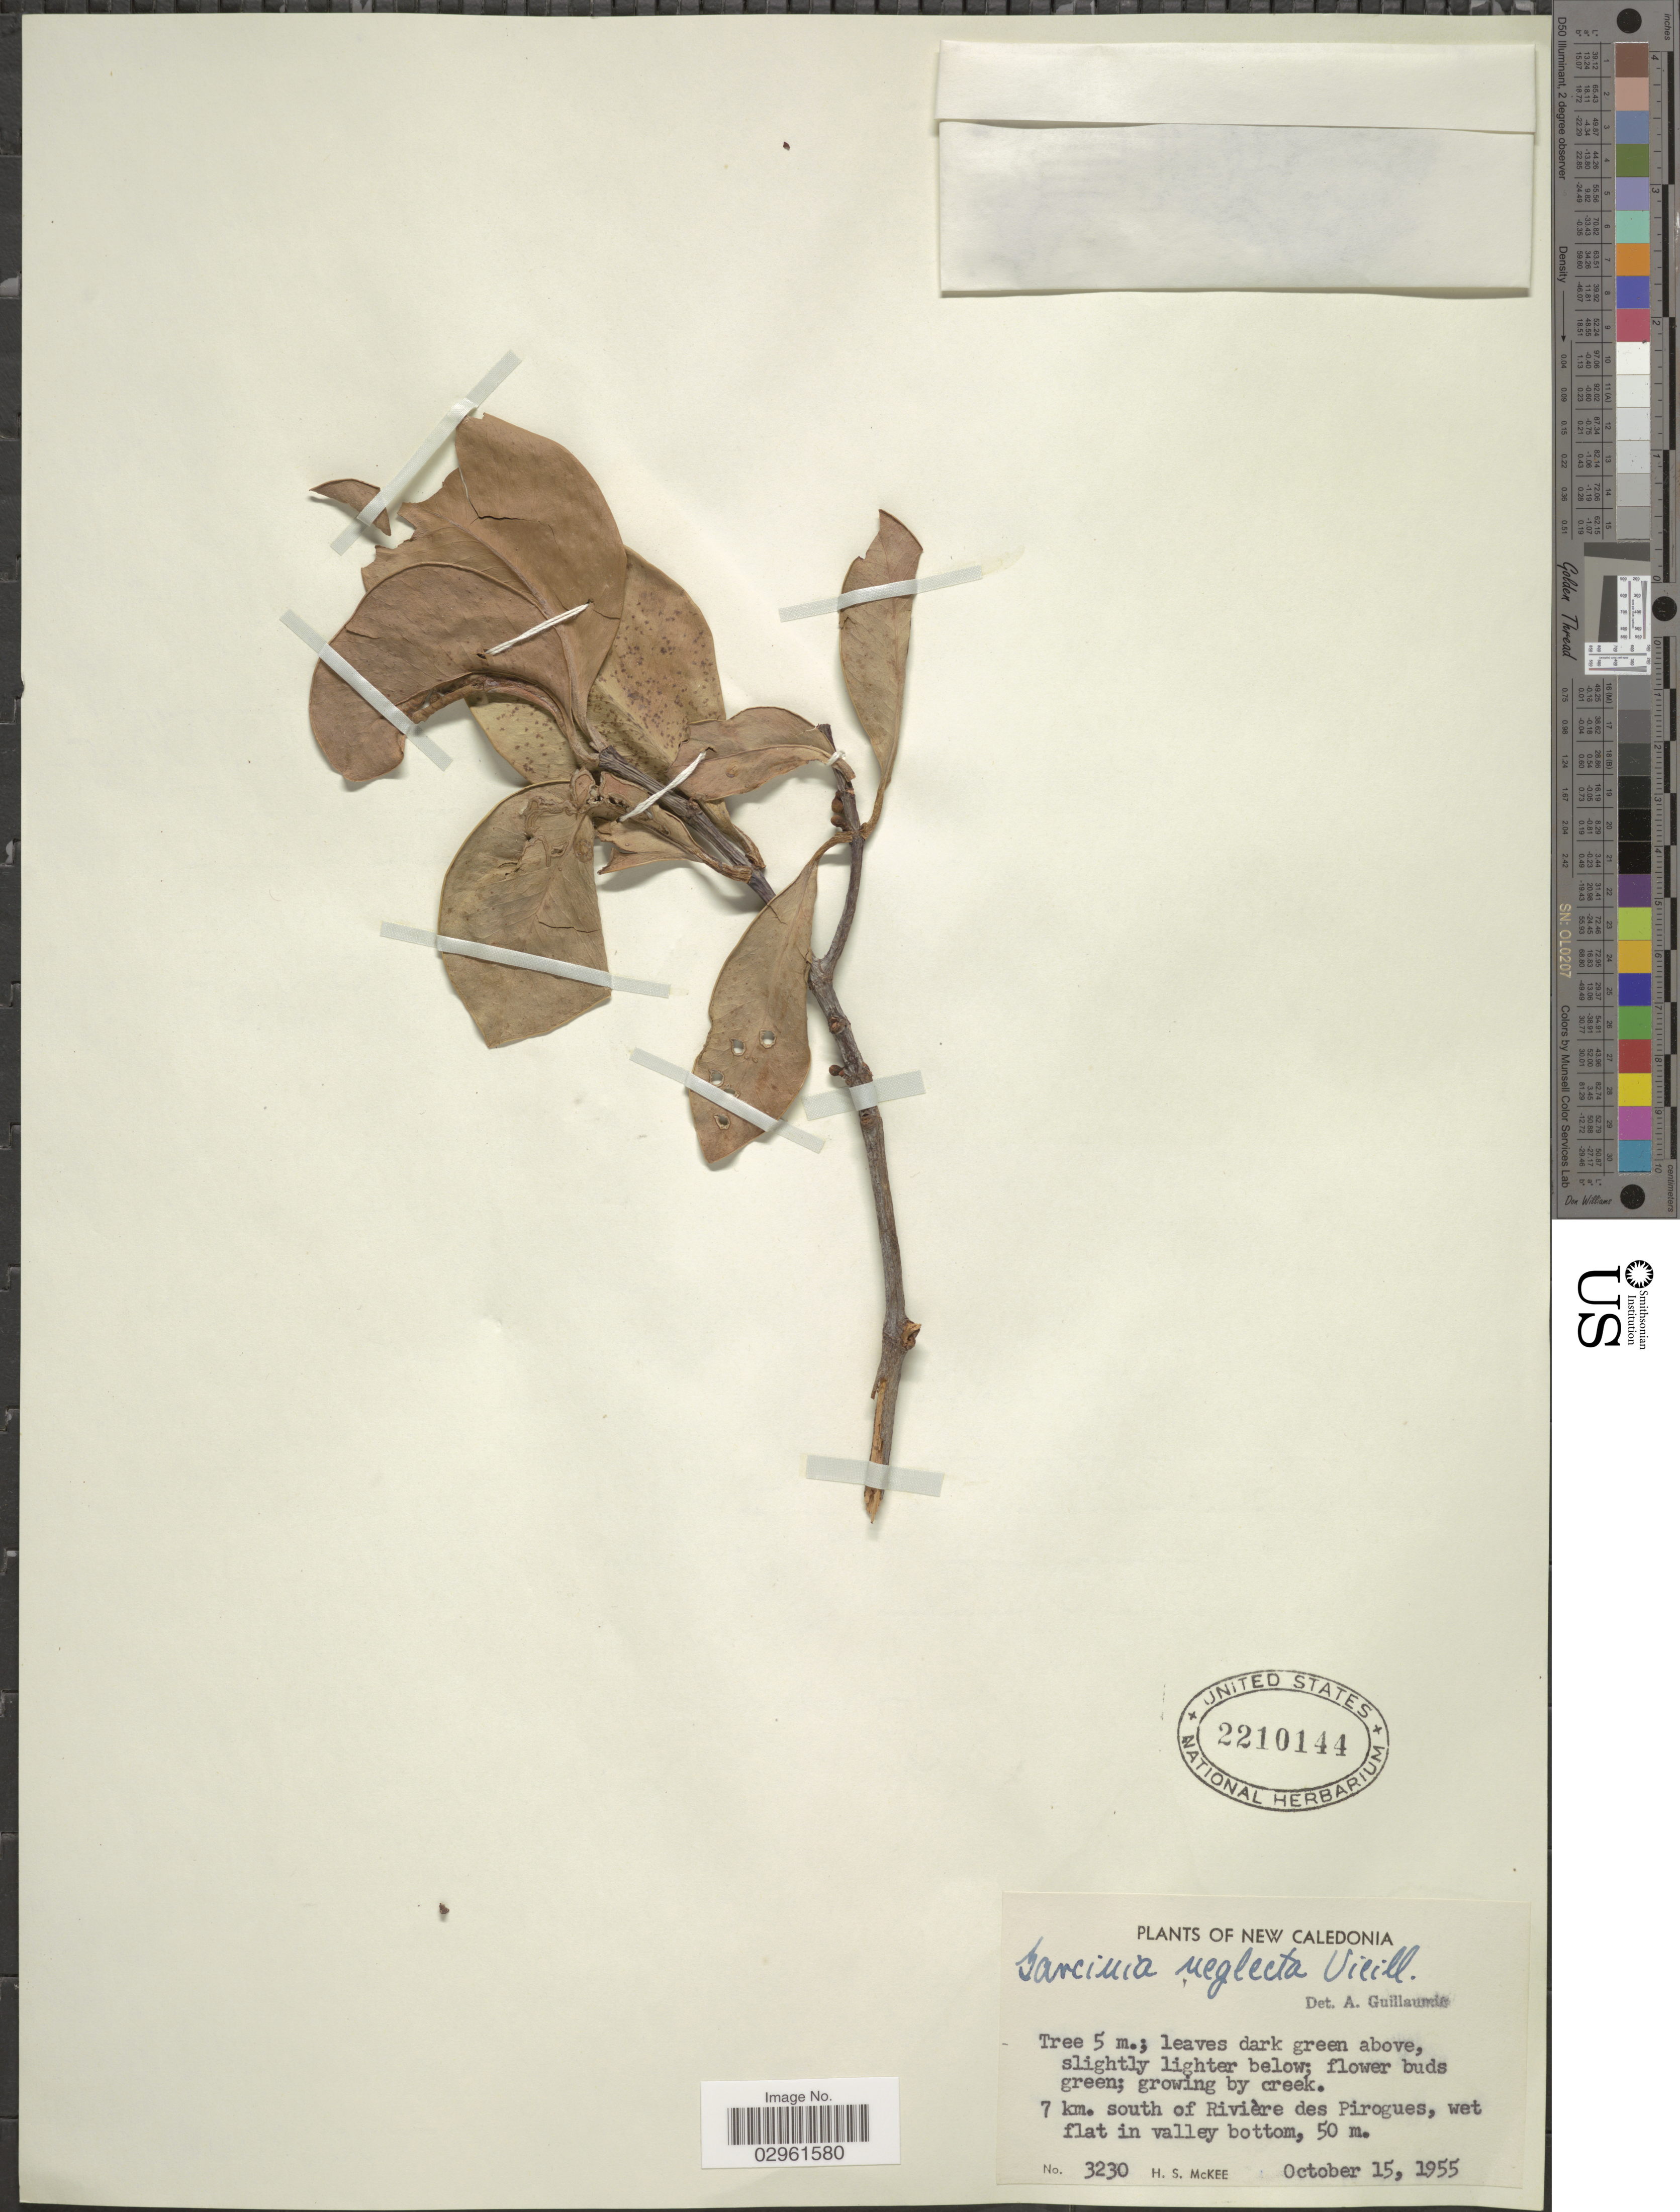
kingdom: Plantae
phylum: Tracheophyta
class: Magnoliopsida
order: Malpighiales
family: Clusiaceae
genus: Garcinia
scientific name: Garcinia neglecta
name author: Vieill.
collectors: H. S. McKee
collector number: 3230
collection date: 1955-10-15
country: New Caledonia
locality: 7 km. south of Rivière des Pirogues.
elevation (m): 50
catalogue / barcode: US 2210144